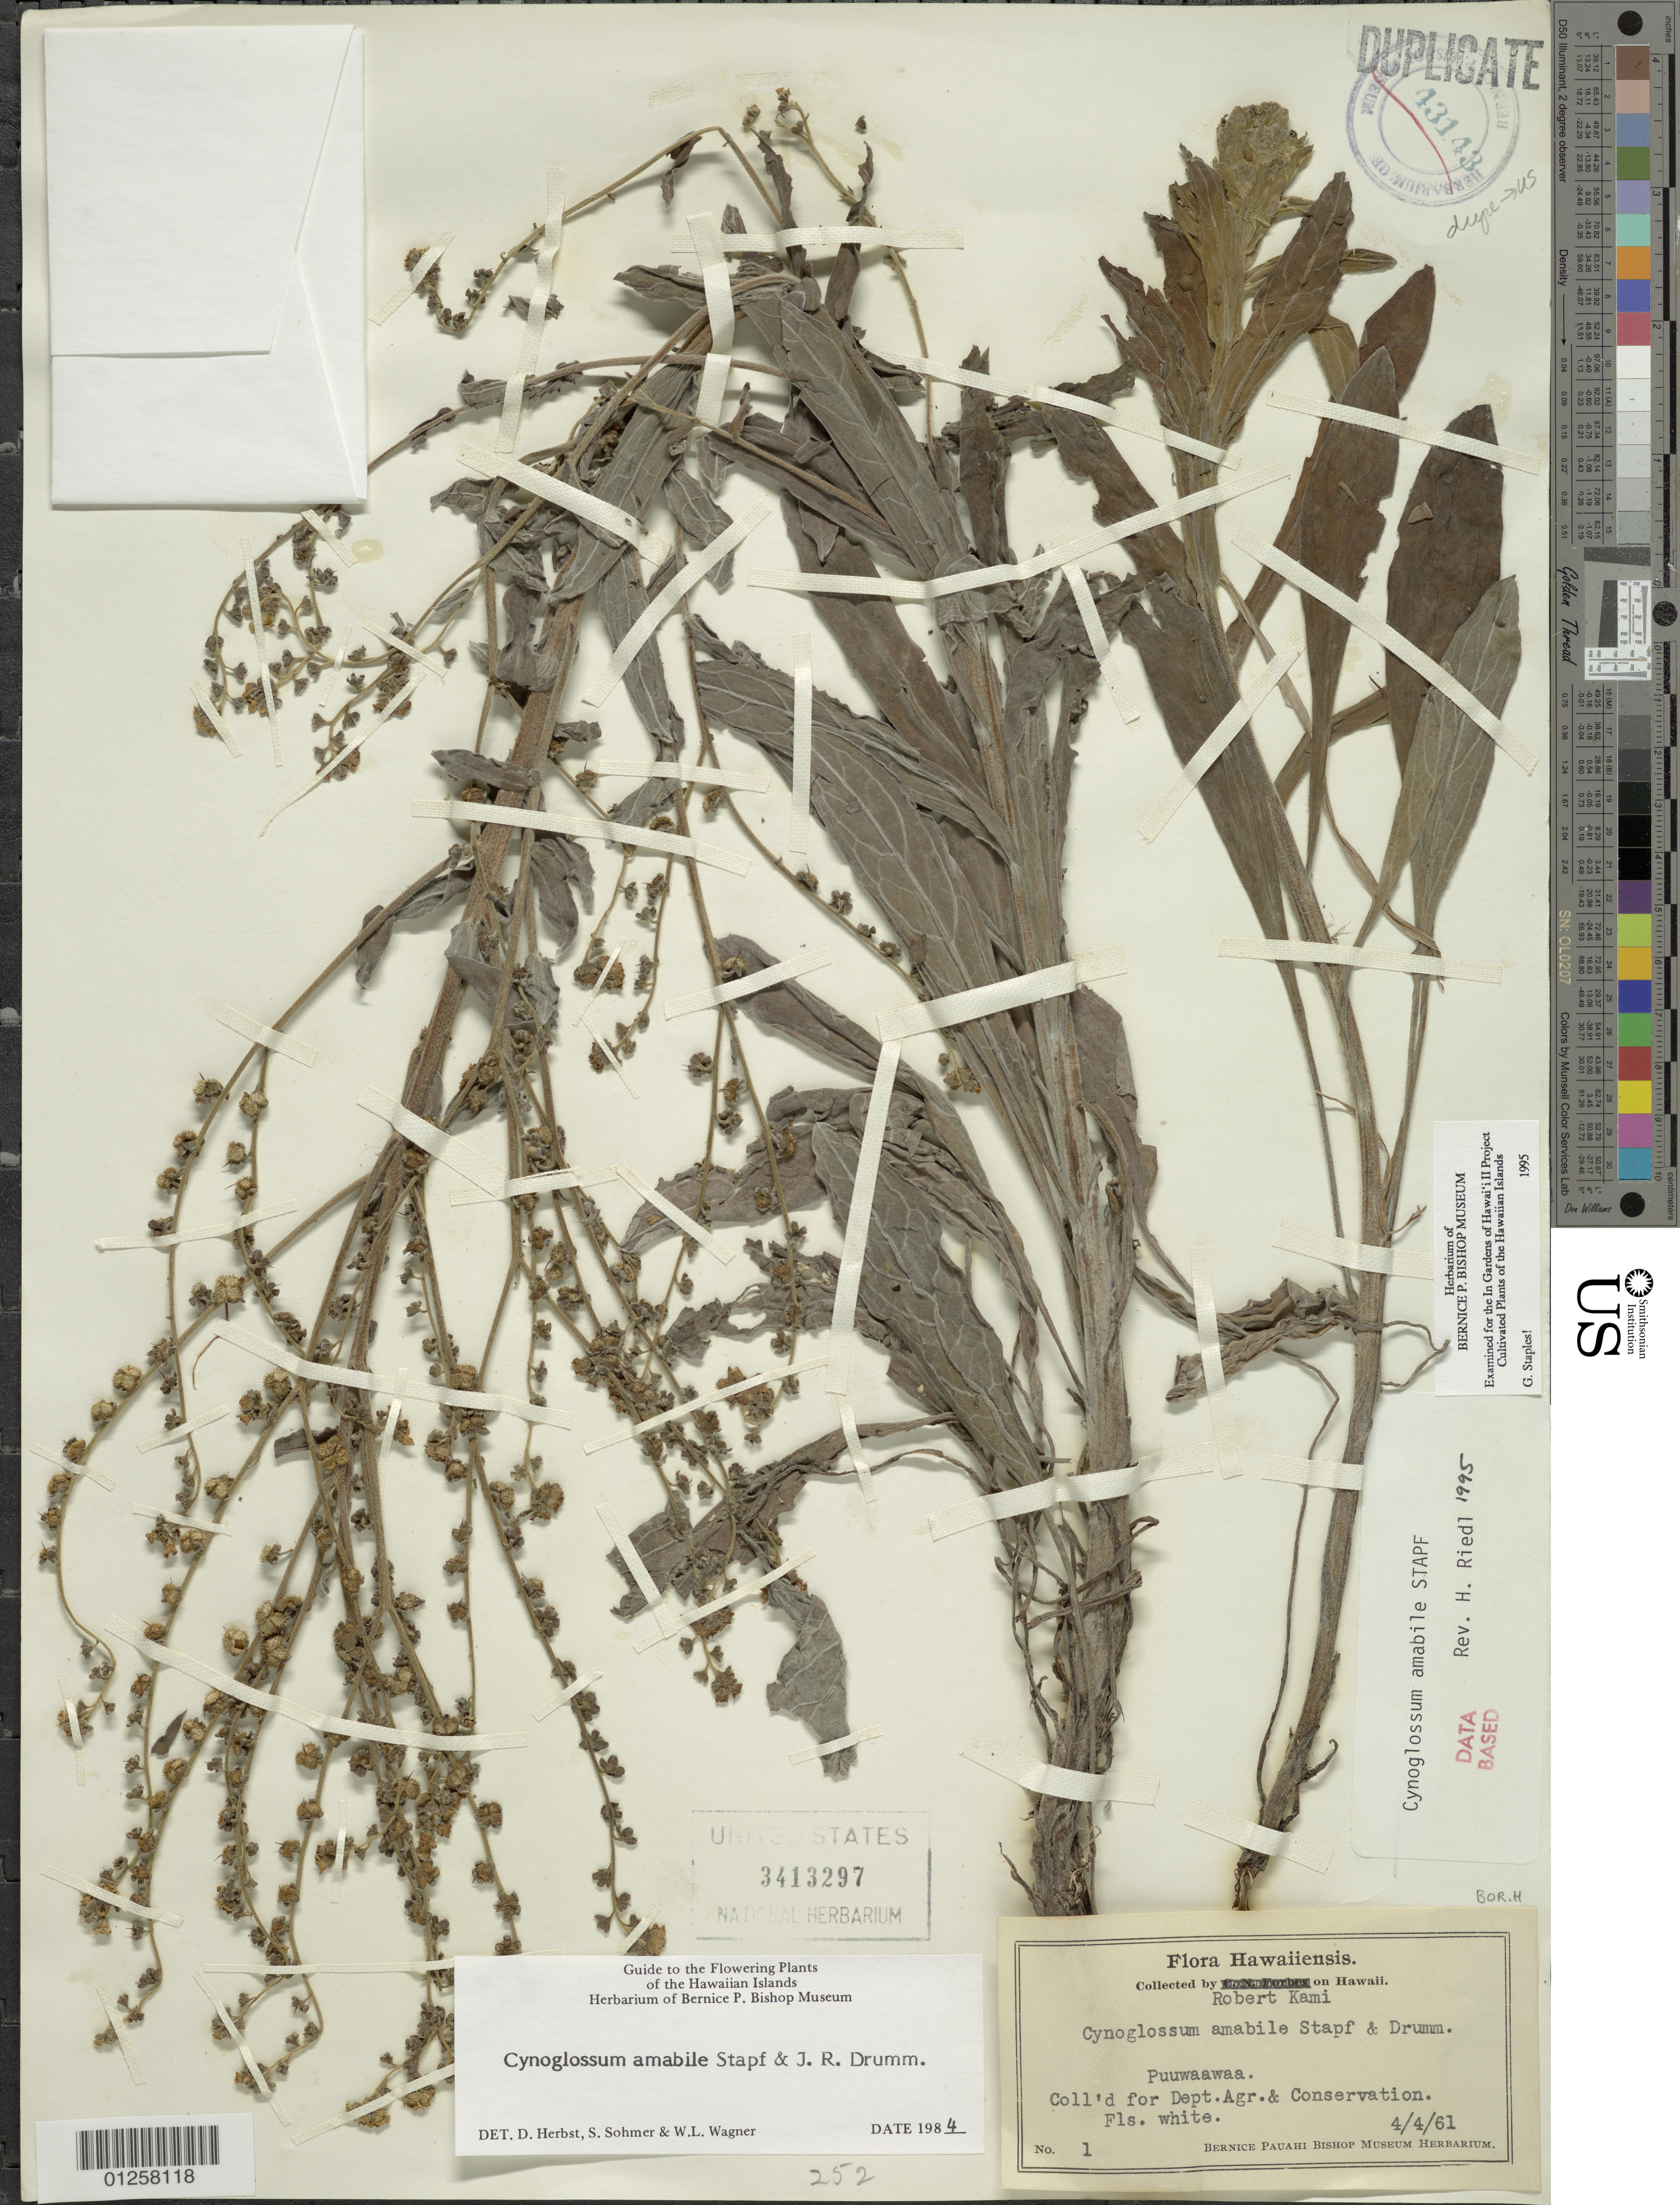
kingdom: Plantae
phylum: Tracheophyta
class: Magnoliopsida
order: Boraginales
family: Boraginaceae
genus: Cynoglossum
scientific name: Cynoglossum amabile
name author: Stapf & J.R. Drumm.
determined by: Herbst, D. R.; Sohmer, S. H.; Wagner, W. L.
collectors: R. Kami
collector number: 1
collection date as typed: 4/4/1961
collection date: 1961-04-04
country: United States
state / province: Hawaii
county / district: Hawaii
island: Hawaii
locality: Puwaawaa.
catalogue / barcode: US 3413297